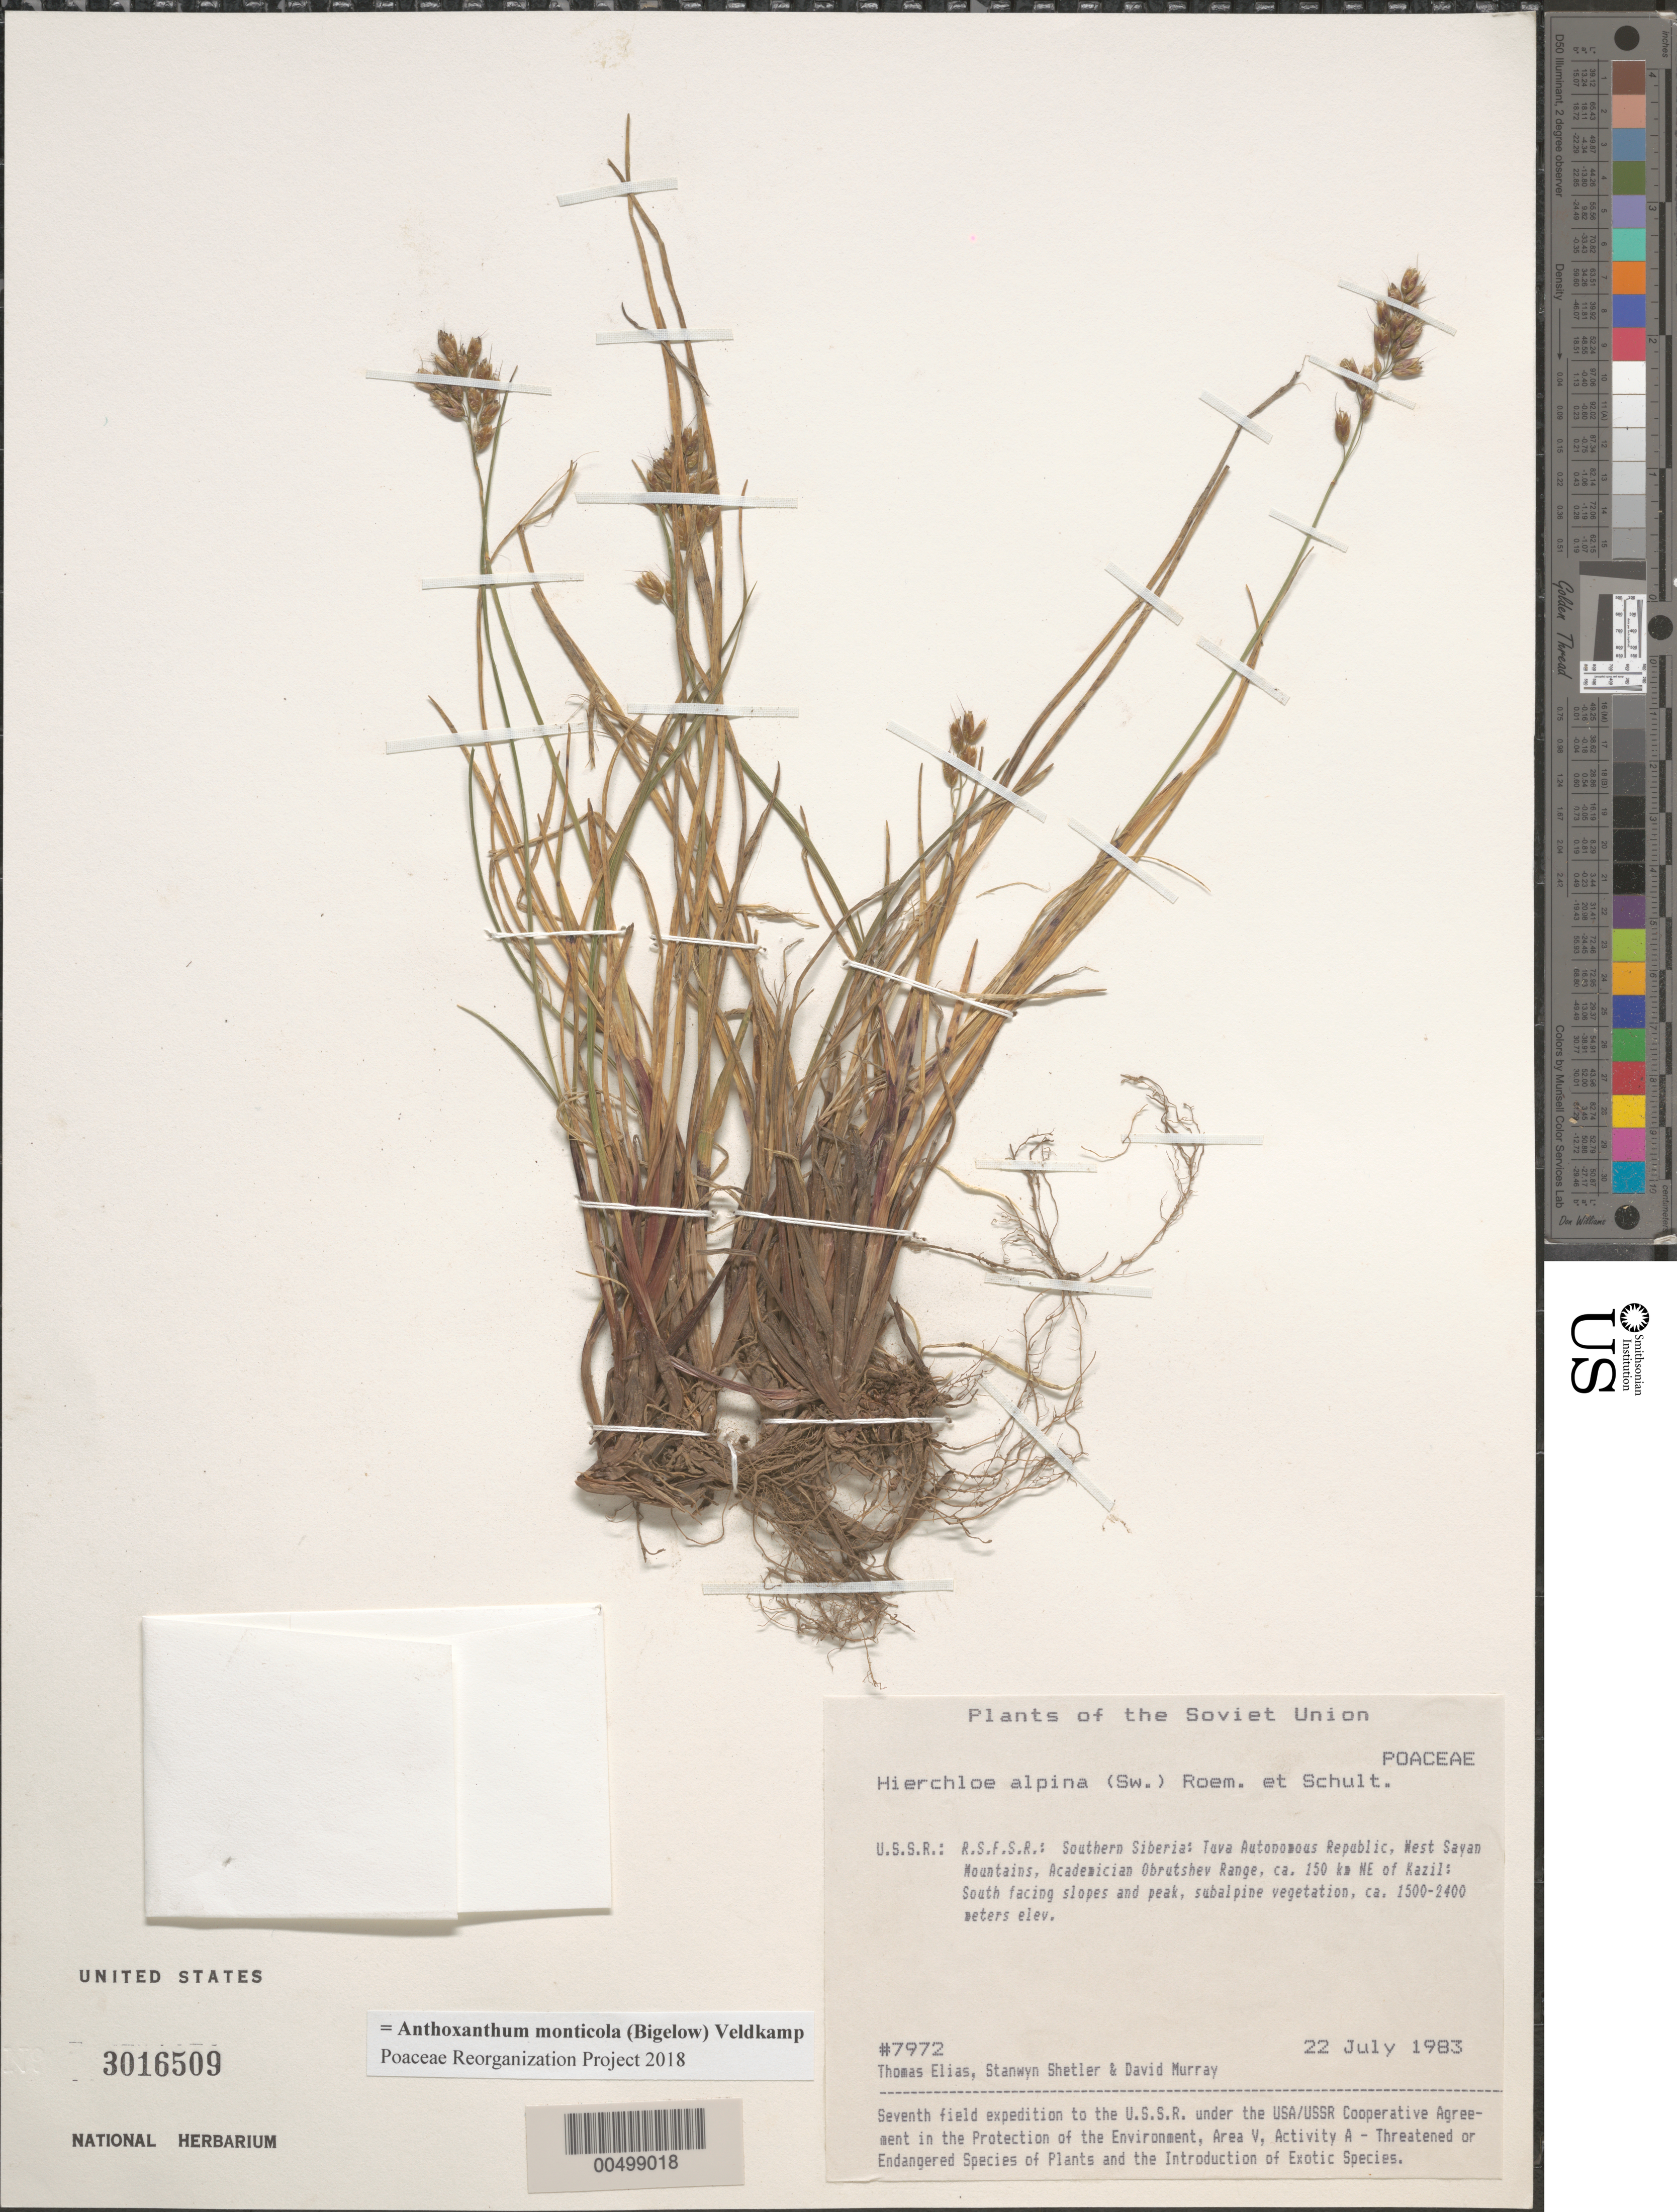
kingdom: Plantae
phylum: Tracheophyta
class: Liliopsida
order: Poales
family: Poaceae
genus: Anthoxanthum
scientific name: Anthoxanthum monticola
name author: (Bigelow) Veldkamp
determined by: Poaceae Reorganization Project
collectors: T. Elias, S. Shetler & D. F. Murray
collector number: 7972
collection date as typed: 22 Jul 1983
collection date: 1983-07-22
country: Russian Federation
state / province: Tuva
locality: West Sayan Mountains, Academician Obrutshev Range, ca. 150 km NE of Kazil [Kyzyl]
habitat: south-facing slopes and peak, subalpine vegetation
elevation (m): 1500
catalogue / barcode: US 3016509